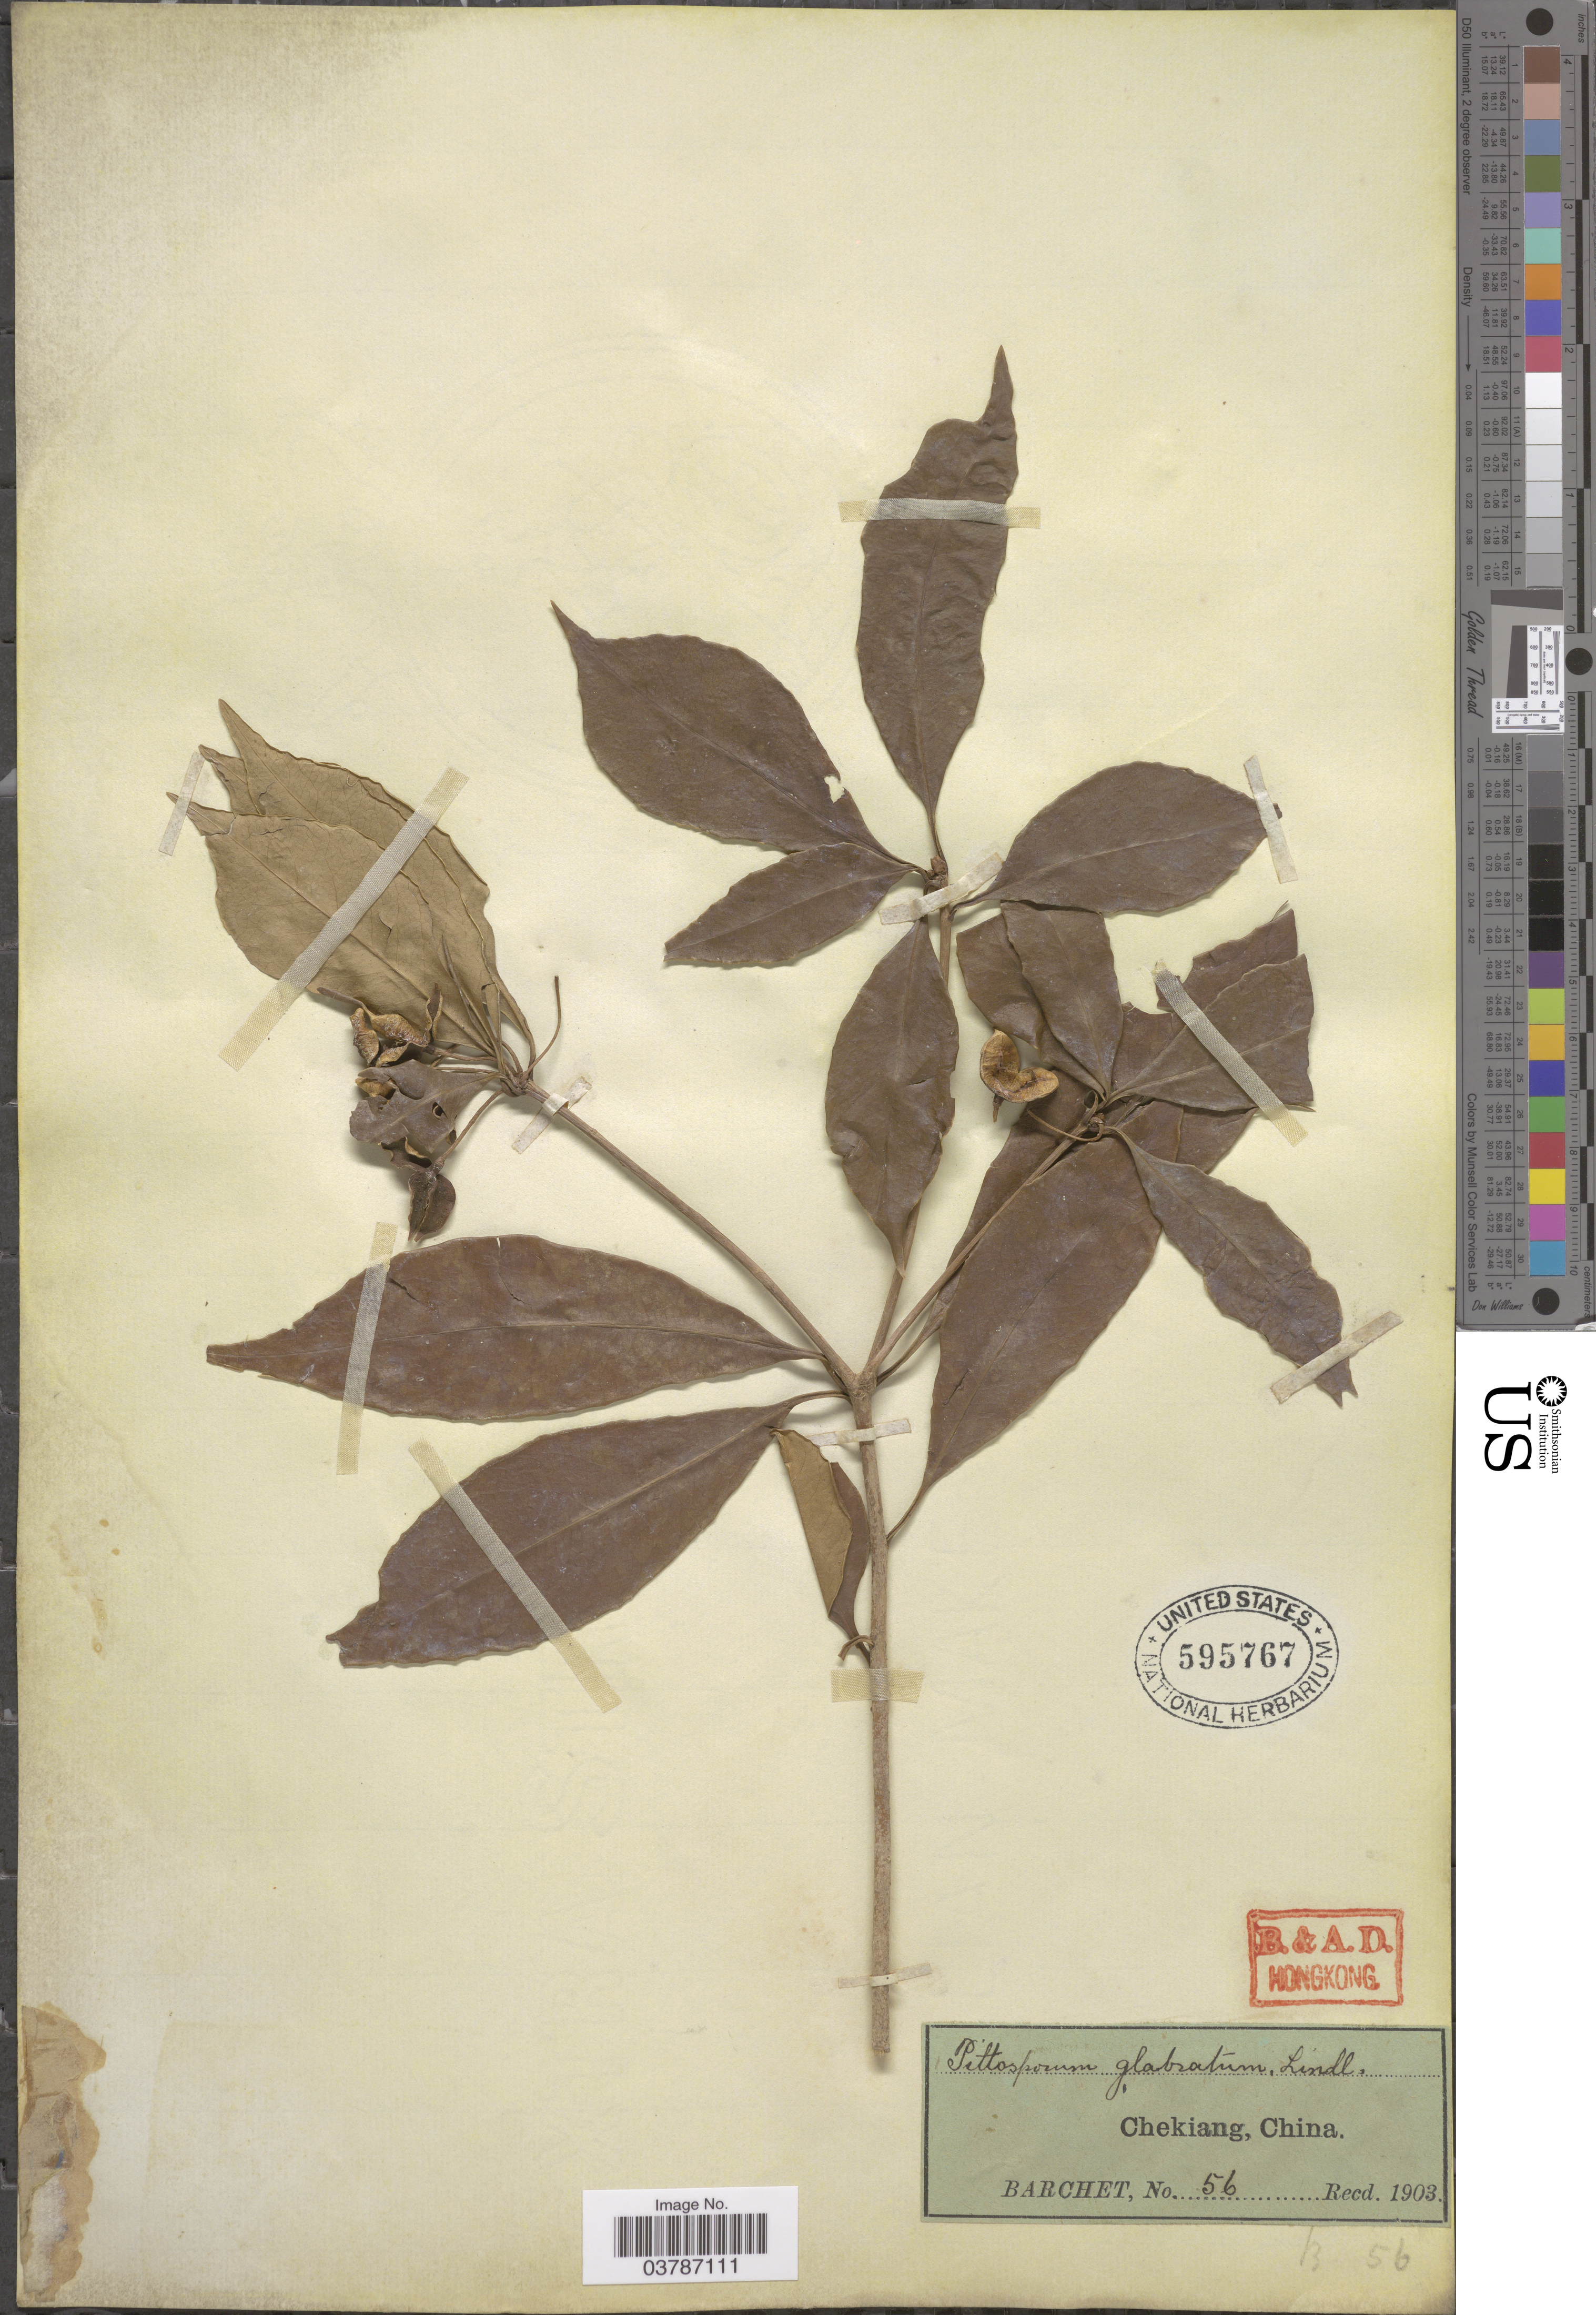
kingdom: Plantae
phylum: Tracheophyta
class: Magnoliopsida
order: Apiales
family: Pittosporaceae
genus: Pittosporum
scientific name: Pittosporum glabratum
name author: Lindl.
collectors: Barchet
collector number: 56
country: China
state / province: Zhejiang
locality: Chekiang.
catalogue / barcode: US 595767